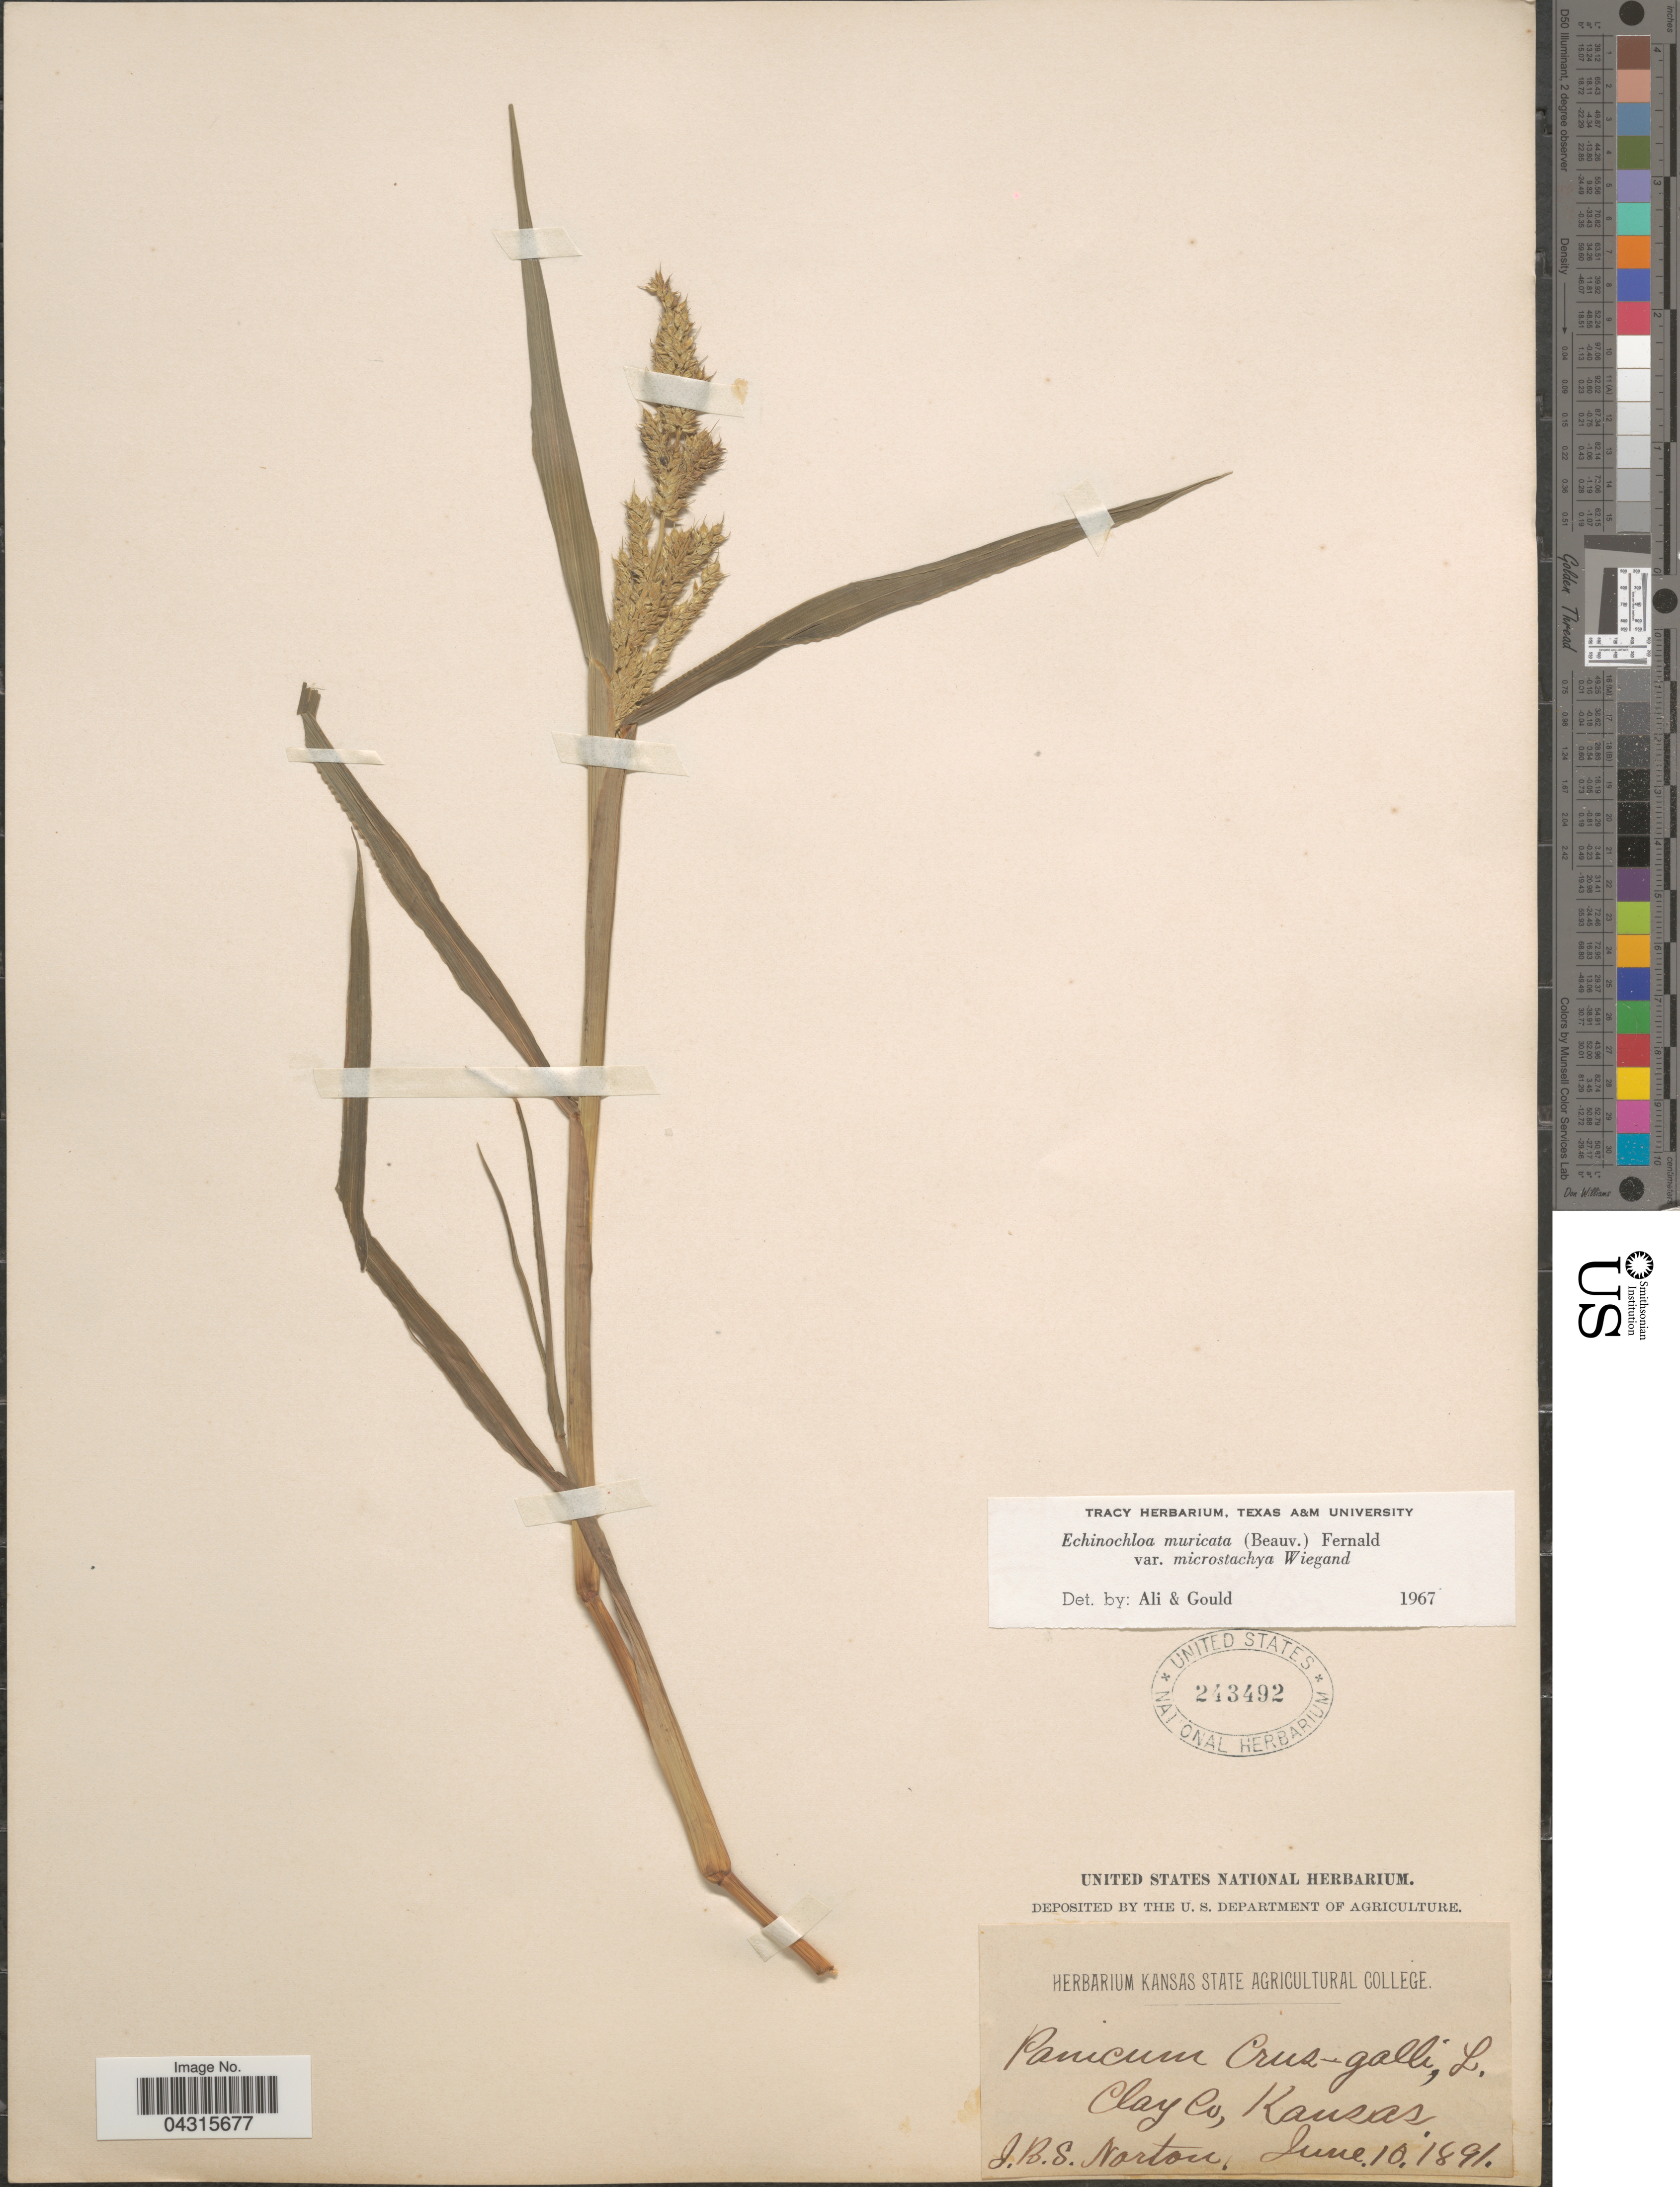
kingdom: Plantae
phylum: Tracheophyta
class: Liliopsida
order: Poales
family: Poaceae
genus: Echinochloa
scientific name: Echinochloa muricata var. microstachya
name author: Wiegand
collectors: J. B. S. Norton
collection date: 1891-06-10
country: United States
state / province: Kansas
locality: Clay Co.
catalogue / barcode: US 243492